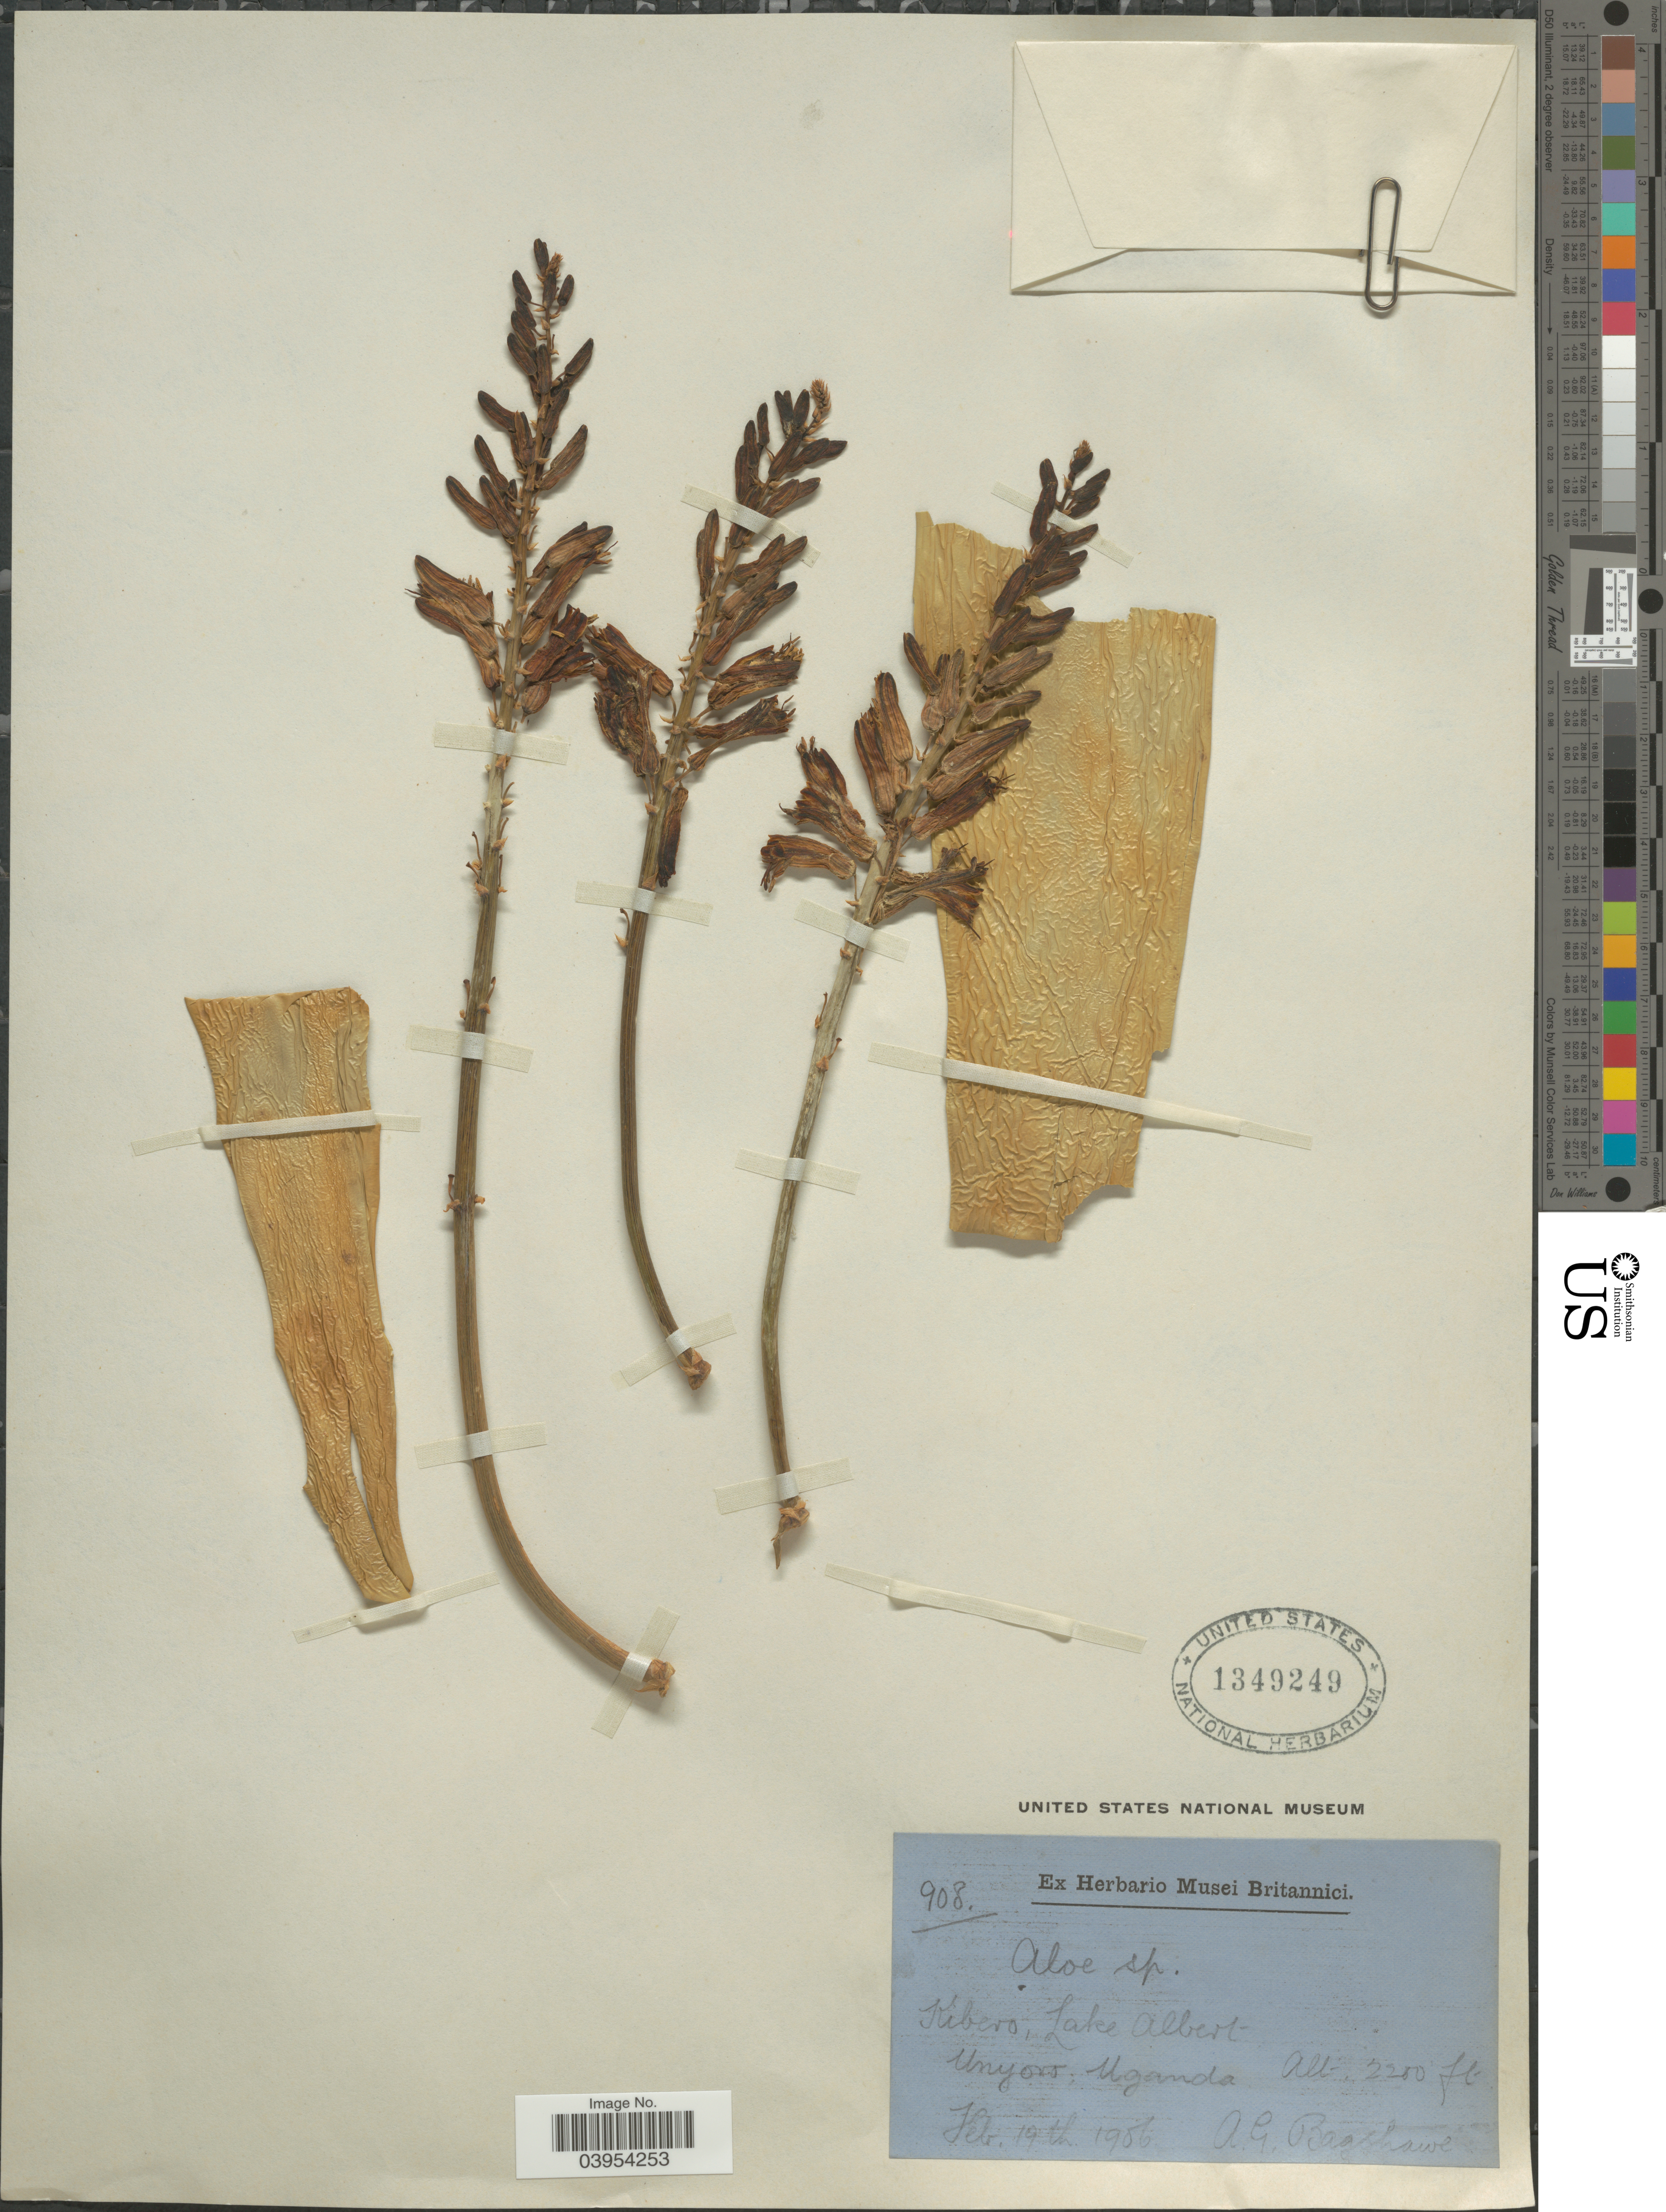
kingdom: Plantae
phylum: Tracheophyta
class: Liliopsida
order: Asparagales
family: Asphodelaceae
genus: Aloe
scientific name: Aloe sp.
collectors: A. Bagshawe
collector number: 908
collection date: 1986-02-19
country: Uganda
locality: Kibero, Lake Albert. Unyoro.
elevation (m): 686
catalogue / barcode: US 1349249